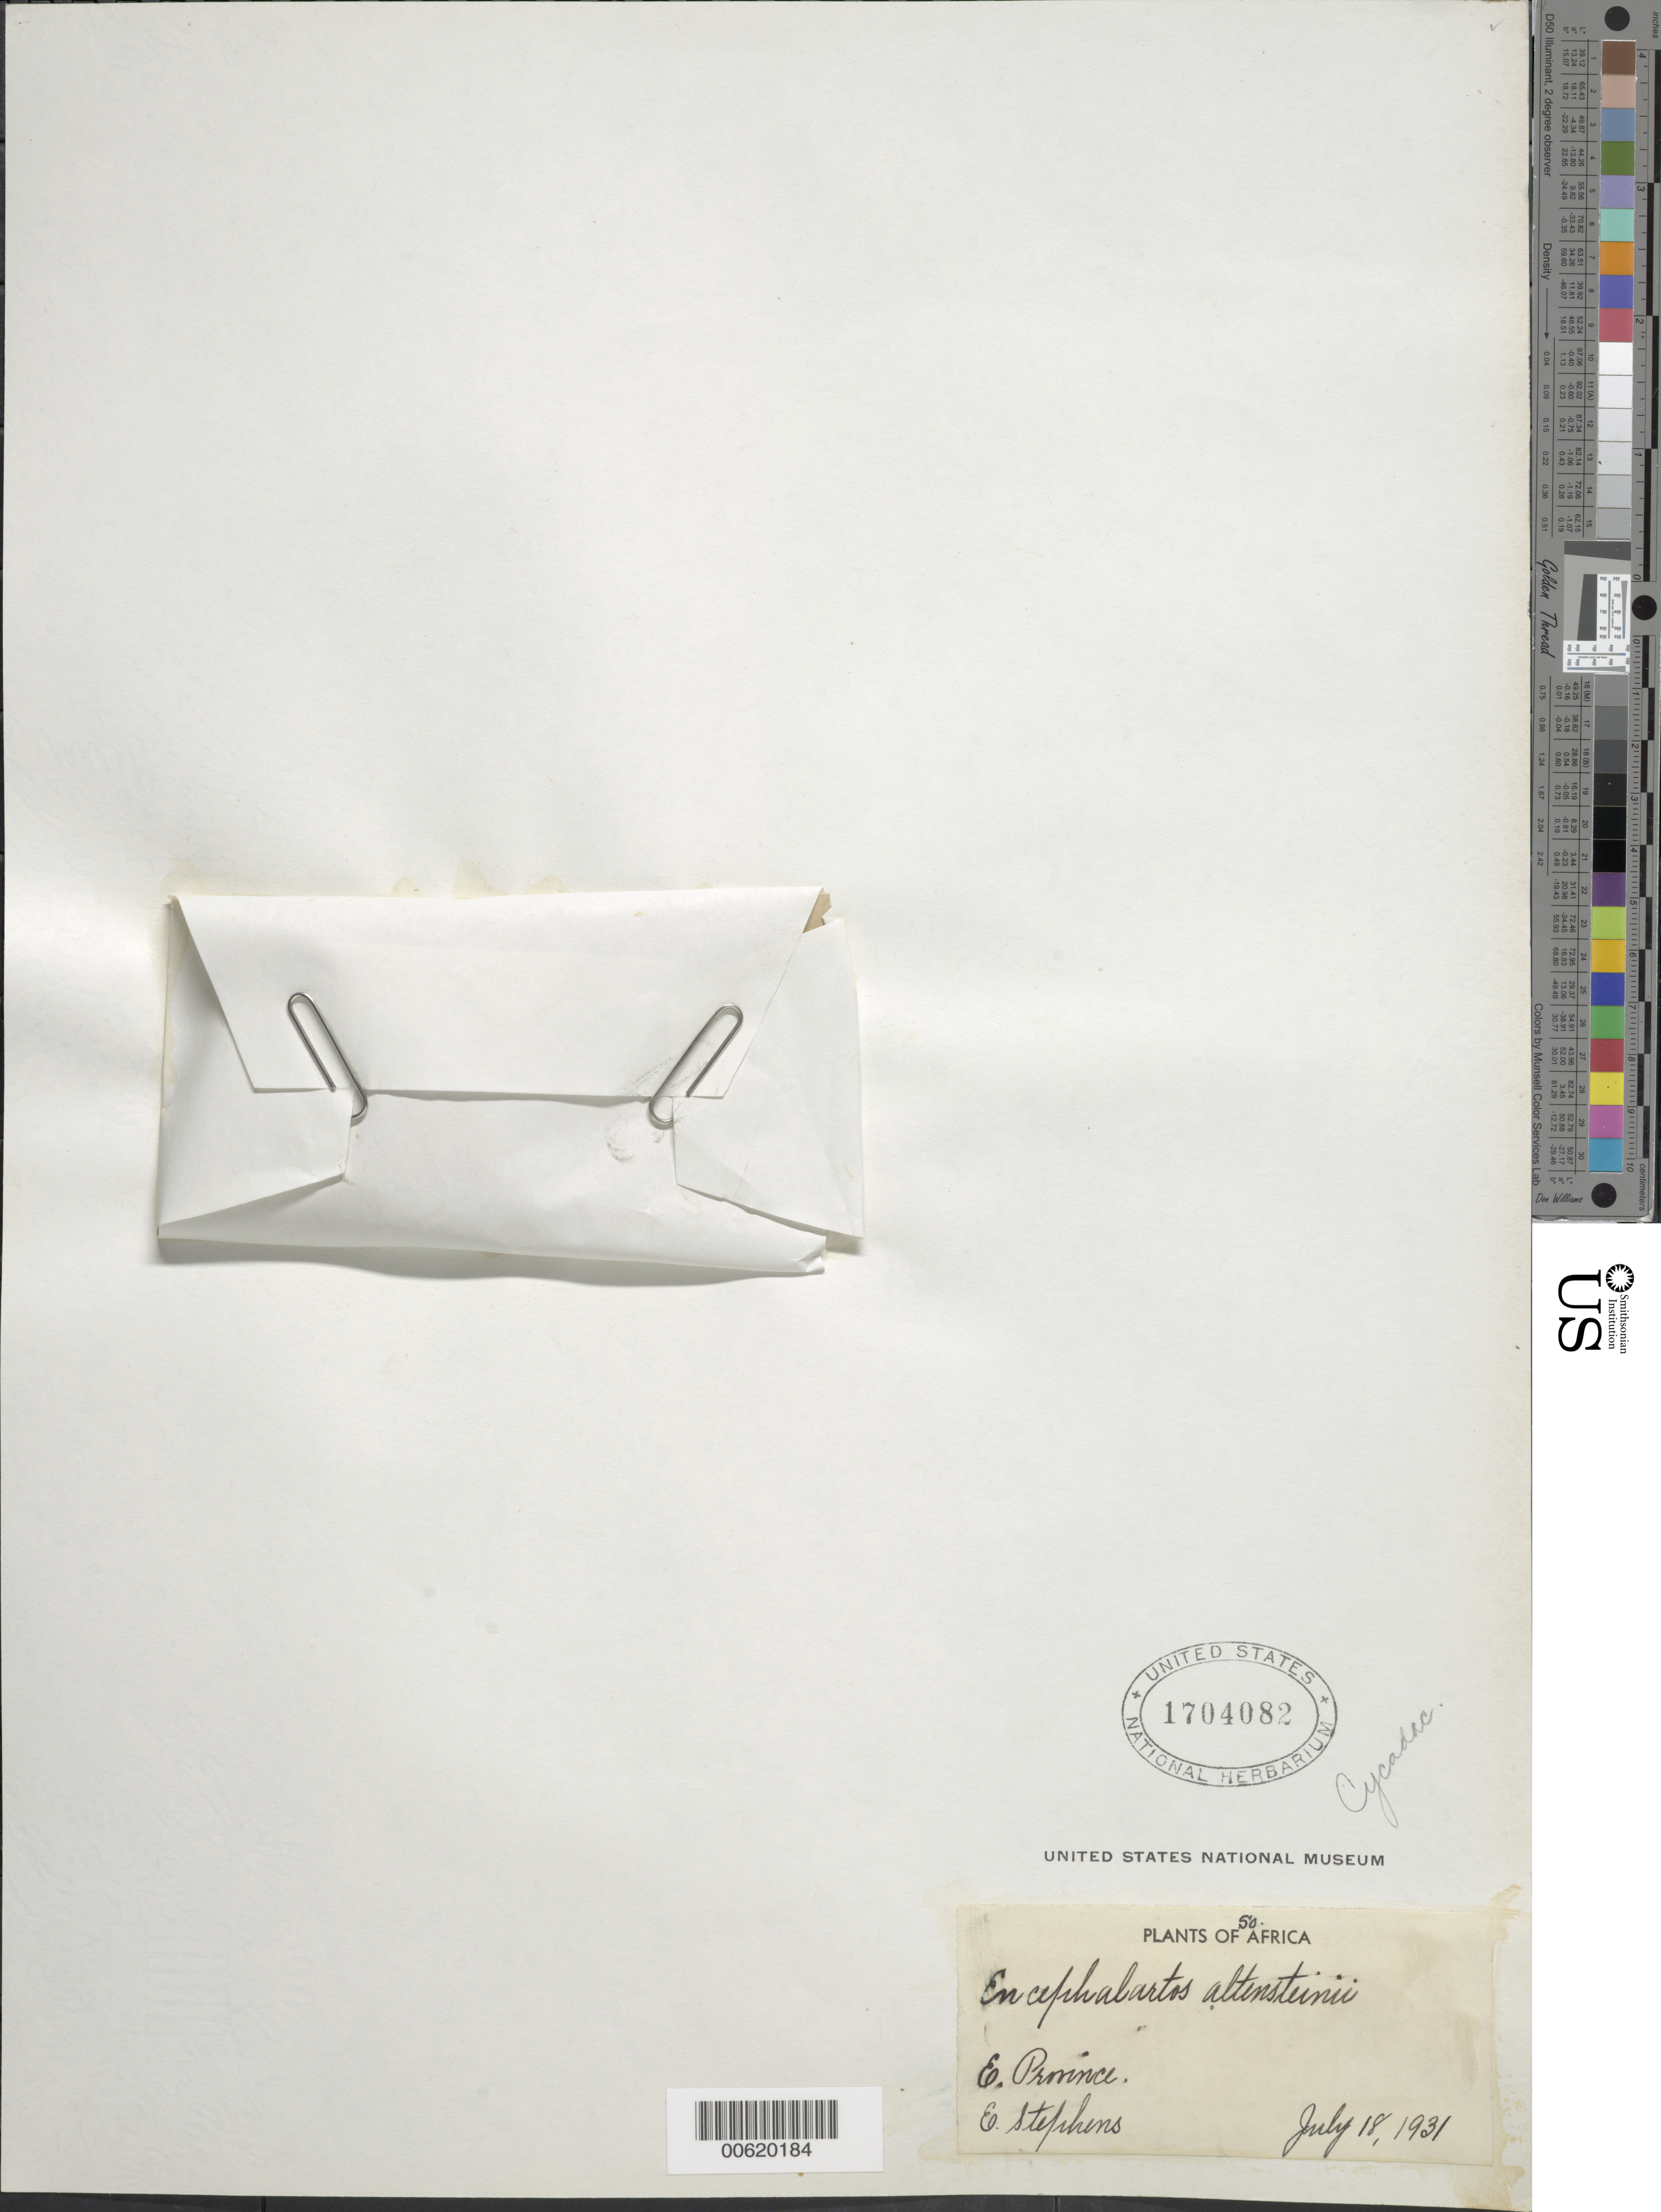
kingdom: Plantae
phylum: Tracheophyta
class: Cycadopsida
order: Cycadales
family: Zamiaceae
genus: Encephalartos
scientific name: Encephalartos altensteinii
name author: Lehm.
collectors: E. Stephens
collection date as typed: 18 Jul 1931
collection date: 1931-07-18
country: South Africa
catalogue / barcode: US 1704082